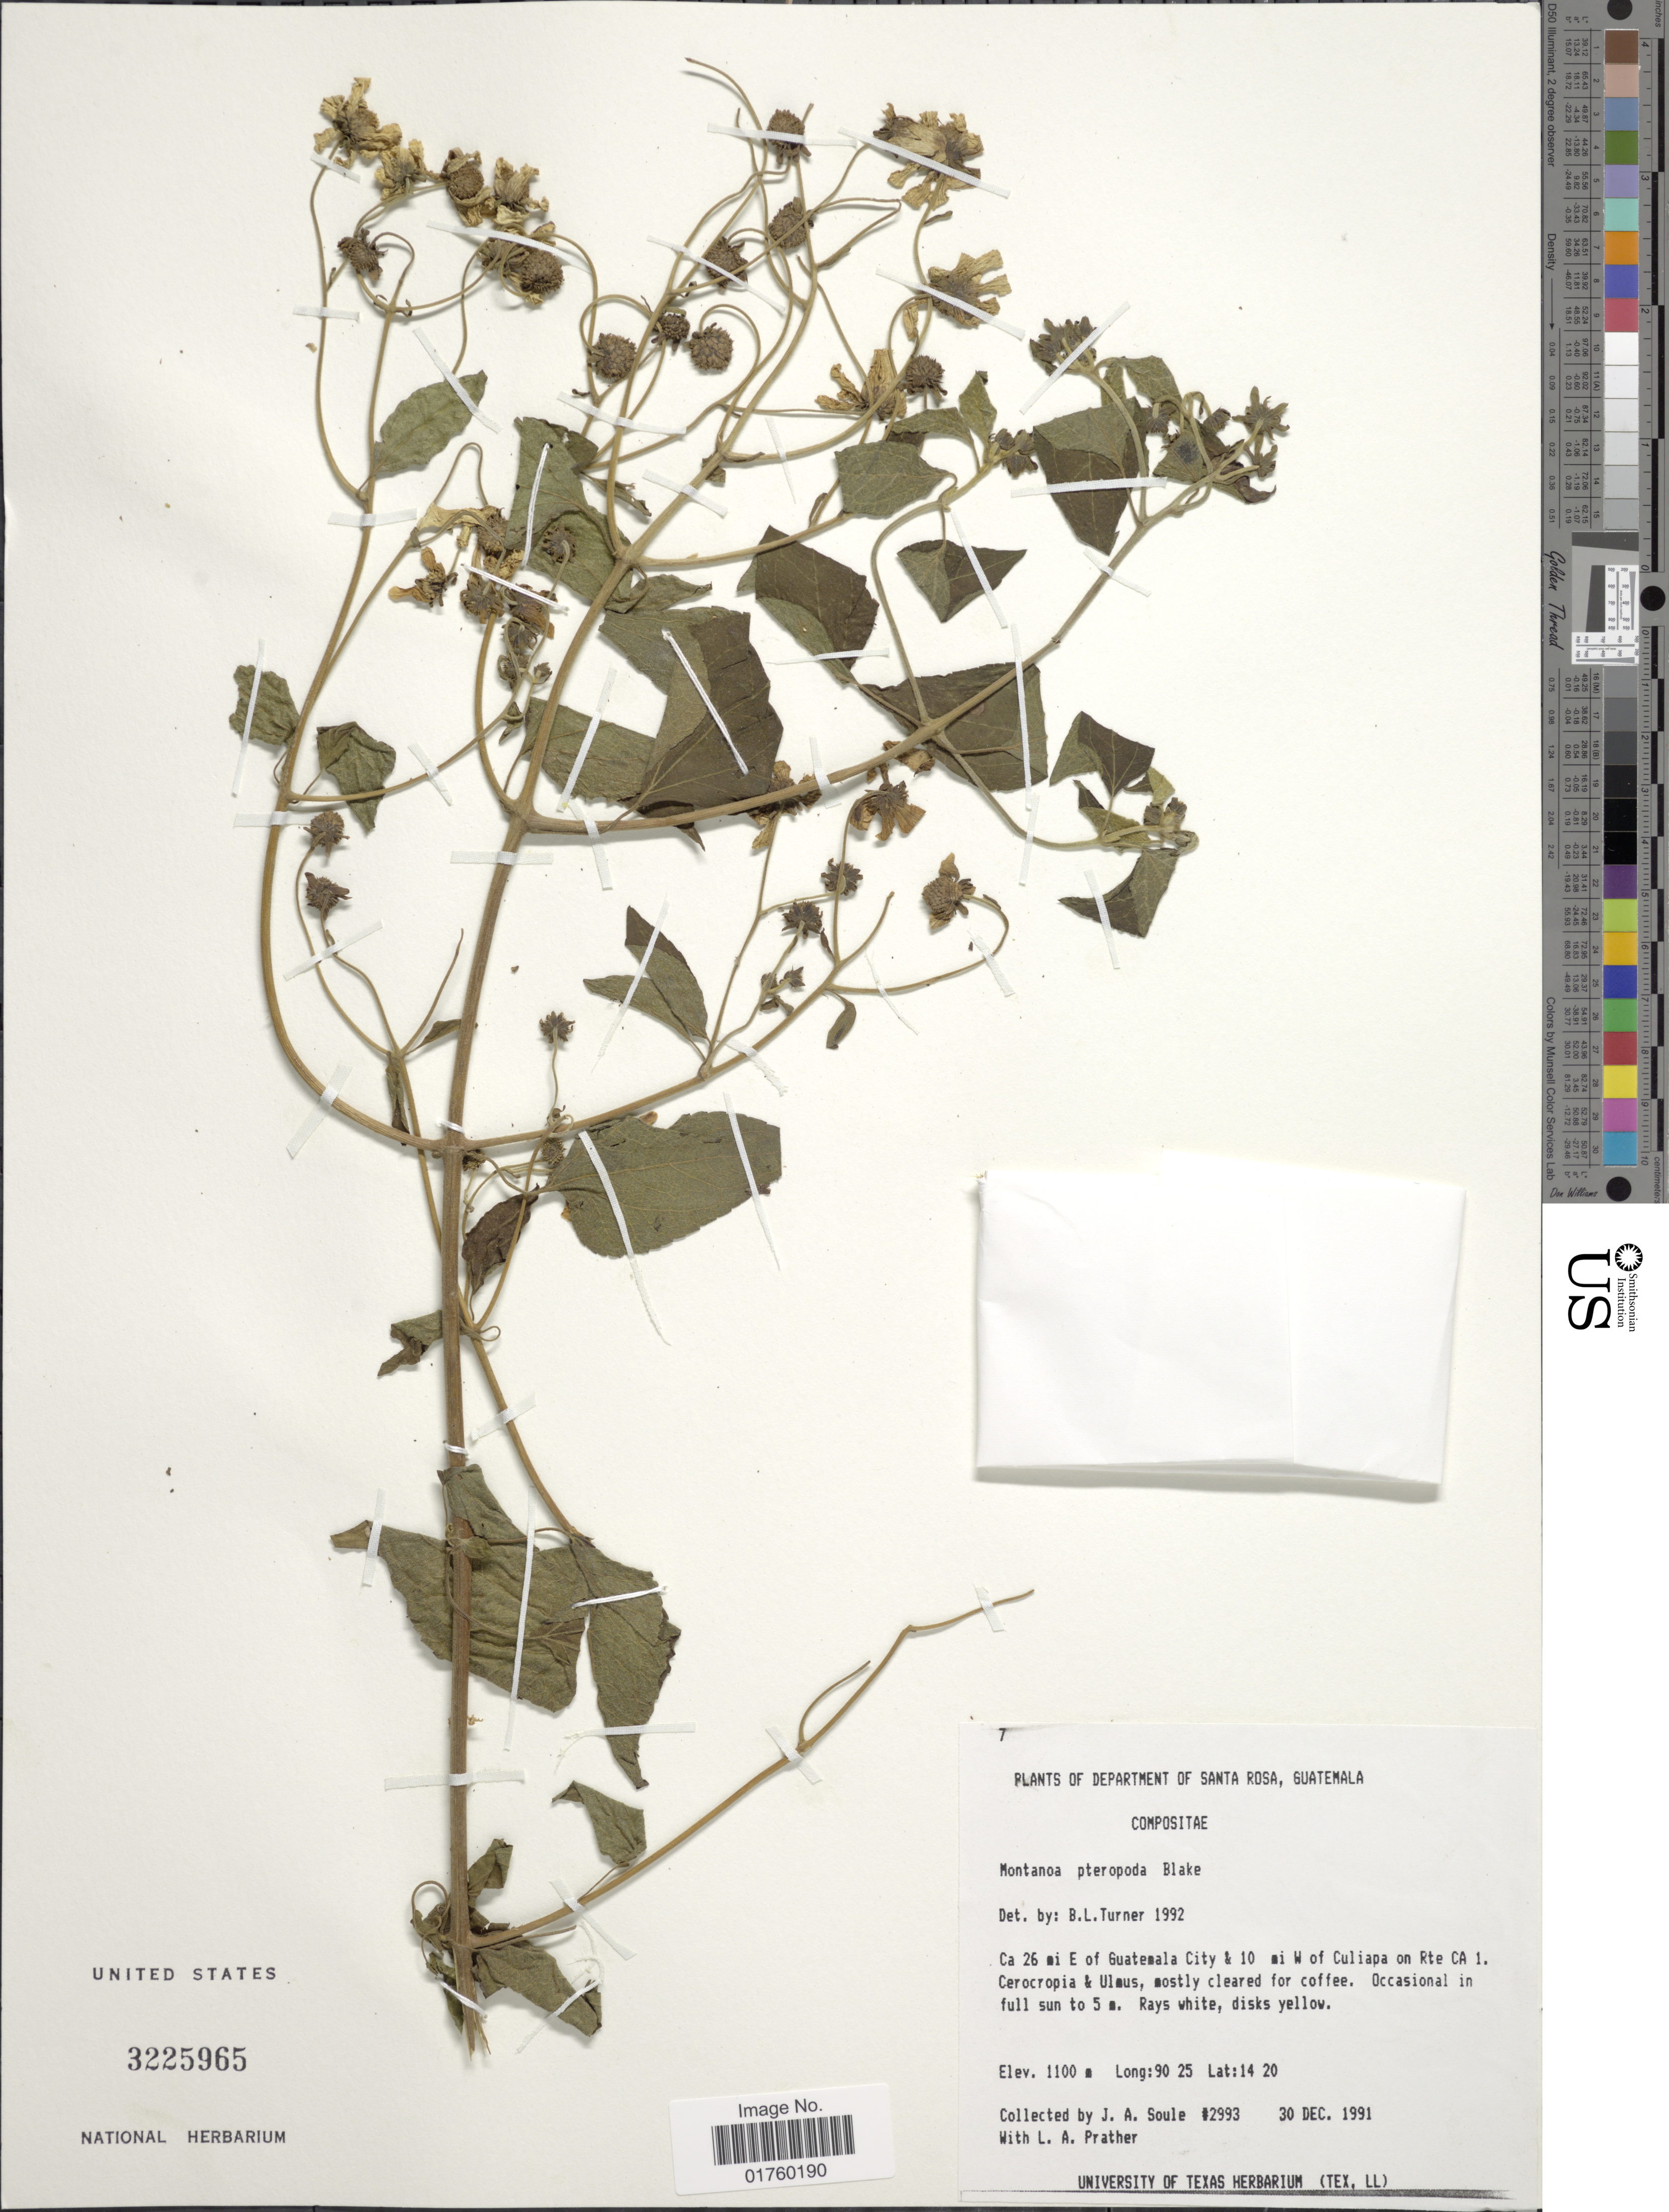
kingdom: Plantae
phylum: Tracheophyta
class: Magnoliopsida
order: Asterales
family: Asteraceae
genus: Montanoa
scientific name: Montanoa pteropoda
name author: S.F. Blake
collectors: J. Soule & L. A. Prather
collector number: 2993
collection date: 1991-12-30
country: Guatemala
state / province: Santa Rosa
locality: Ca 26 mi E of Guatemala City & 10 mi W of Culiapa on Rte CA 1.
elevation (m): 1100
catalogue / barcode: US 3225965